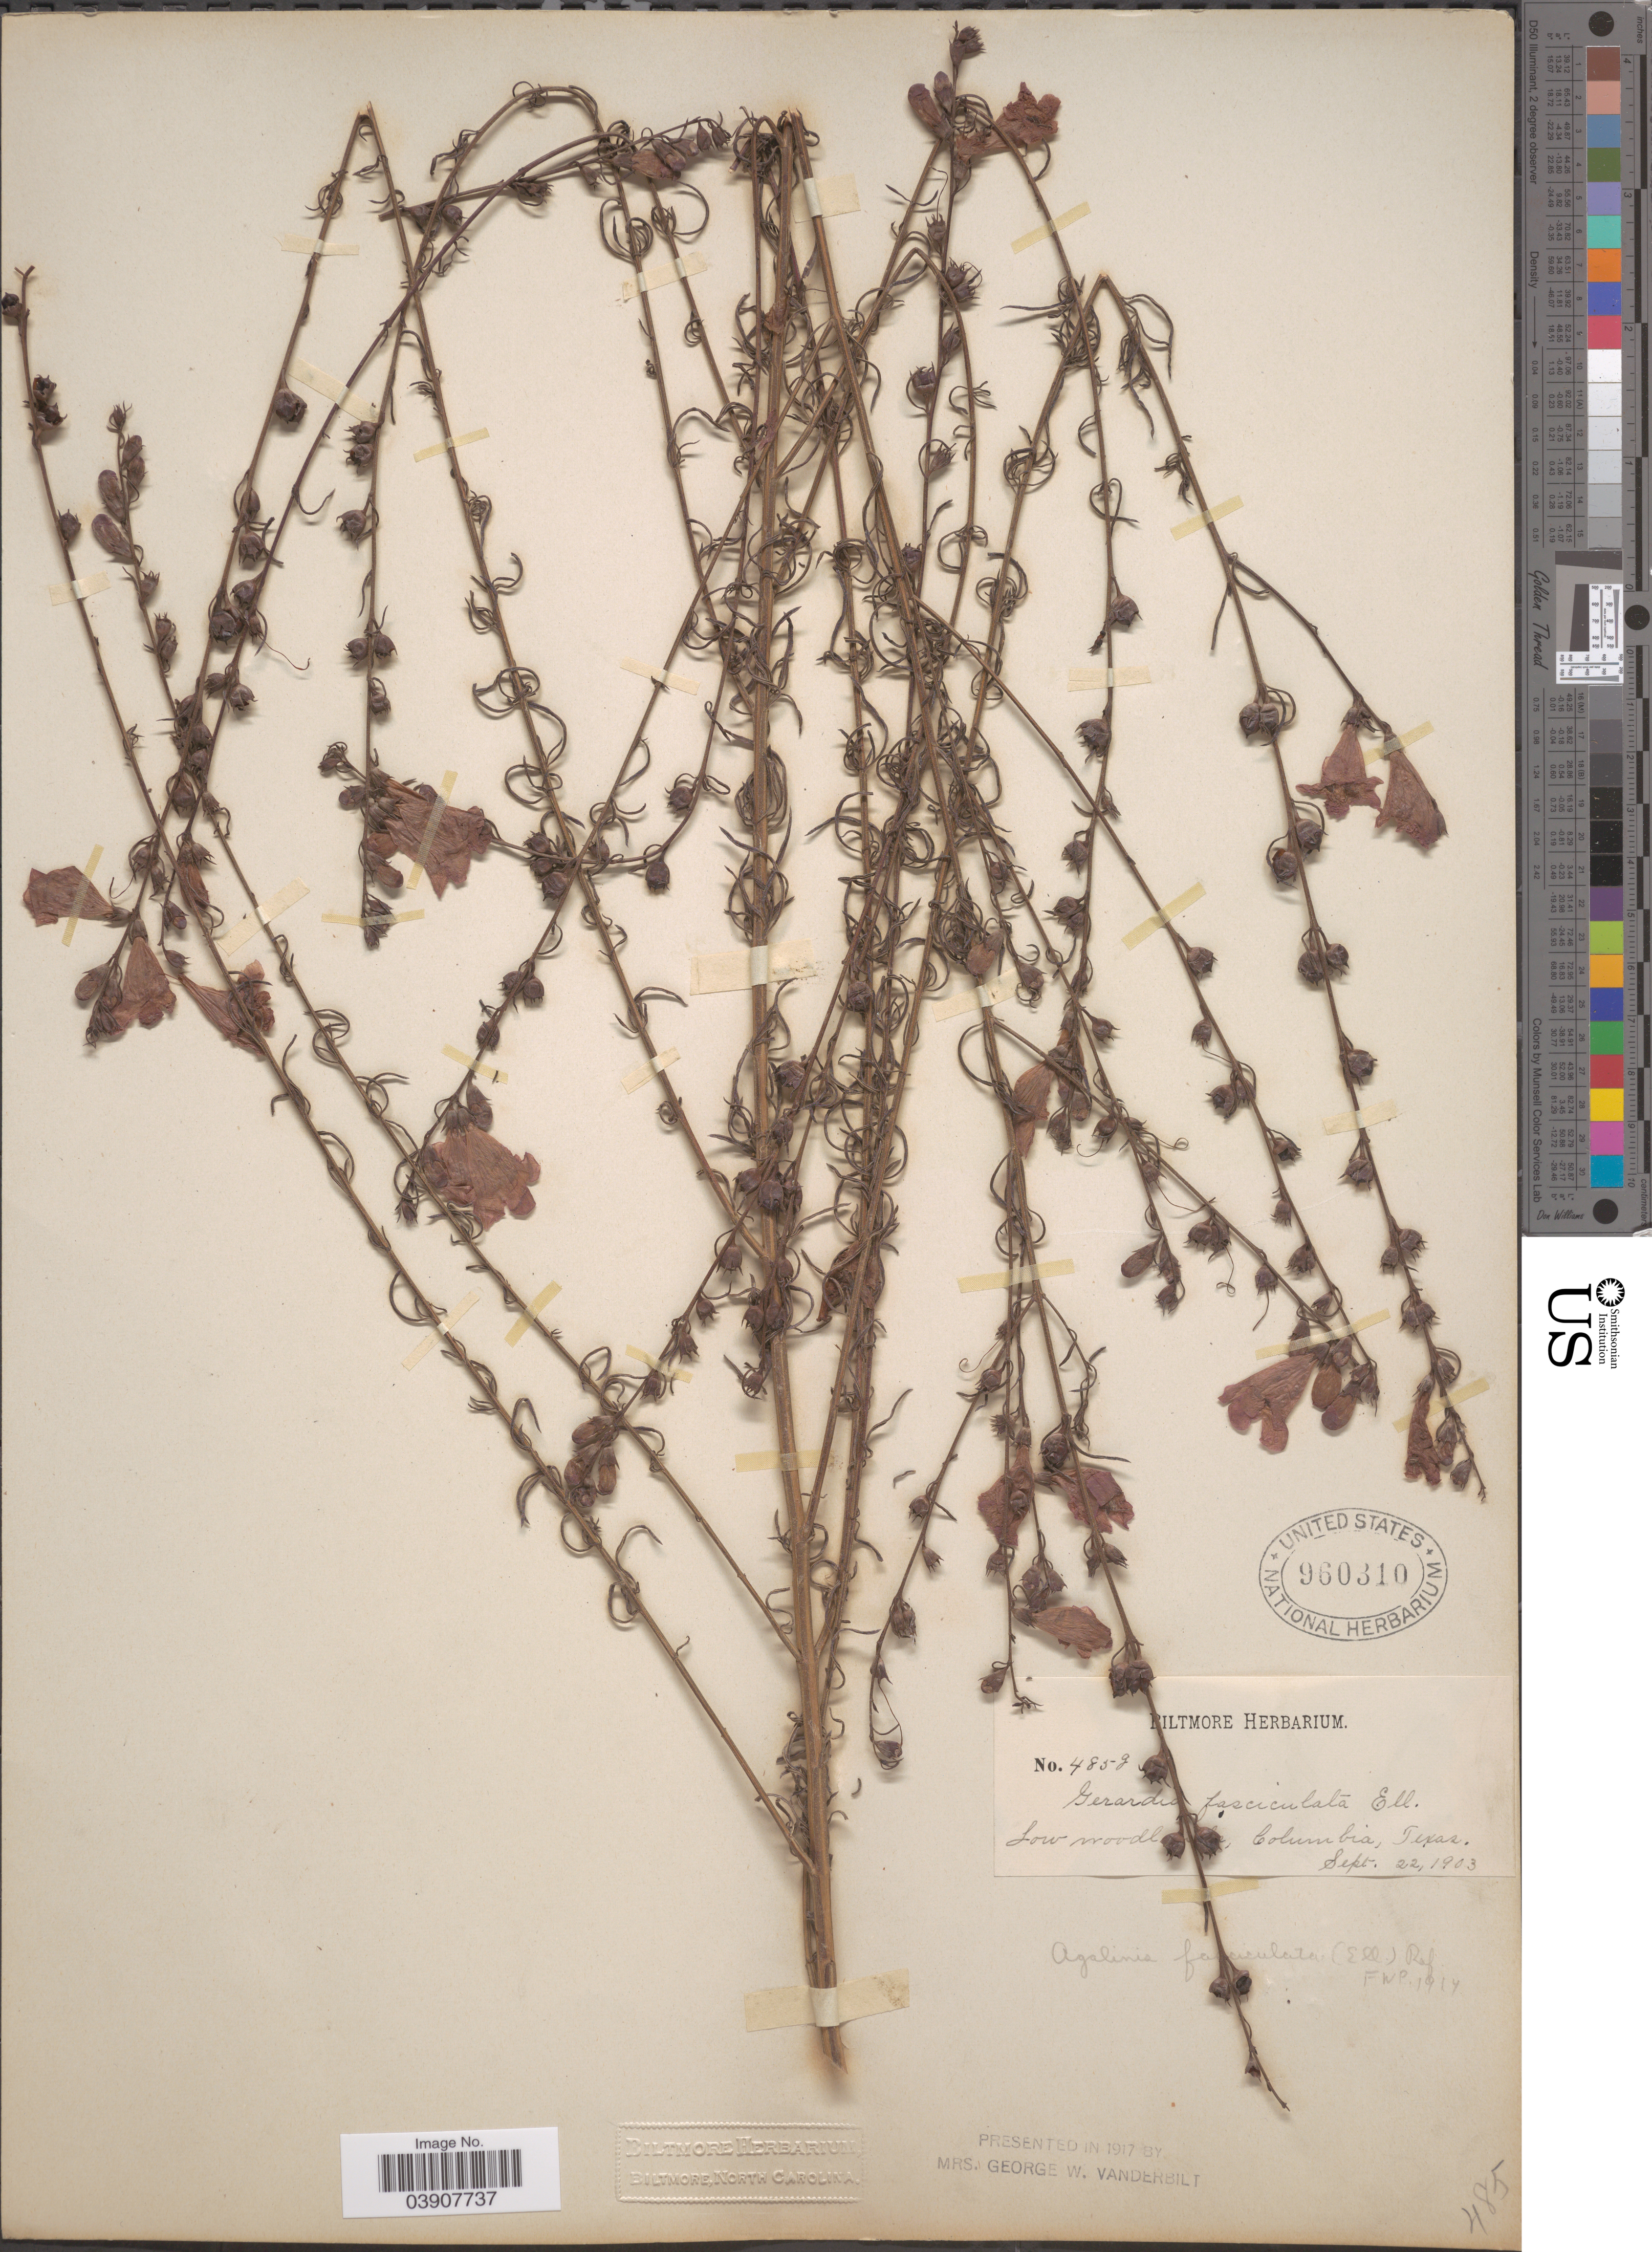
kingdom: Plantae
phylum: Tracheophyta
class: Magnoliopsida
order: Lamiales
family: Orobanchaceae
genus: Agalinis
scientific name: Agalinis fasciculata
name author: (Elliott) Raf.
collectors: ex herb. Biltmore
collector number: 485g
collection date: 1903-09-22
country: United States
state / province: Texas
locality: Columbia.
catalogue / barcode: US 960310